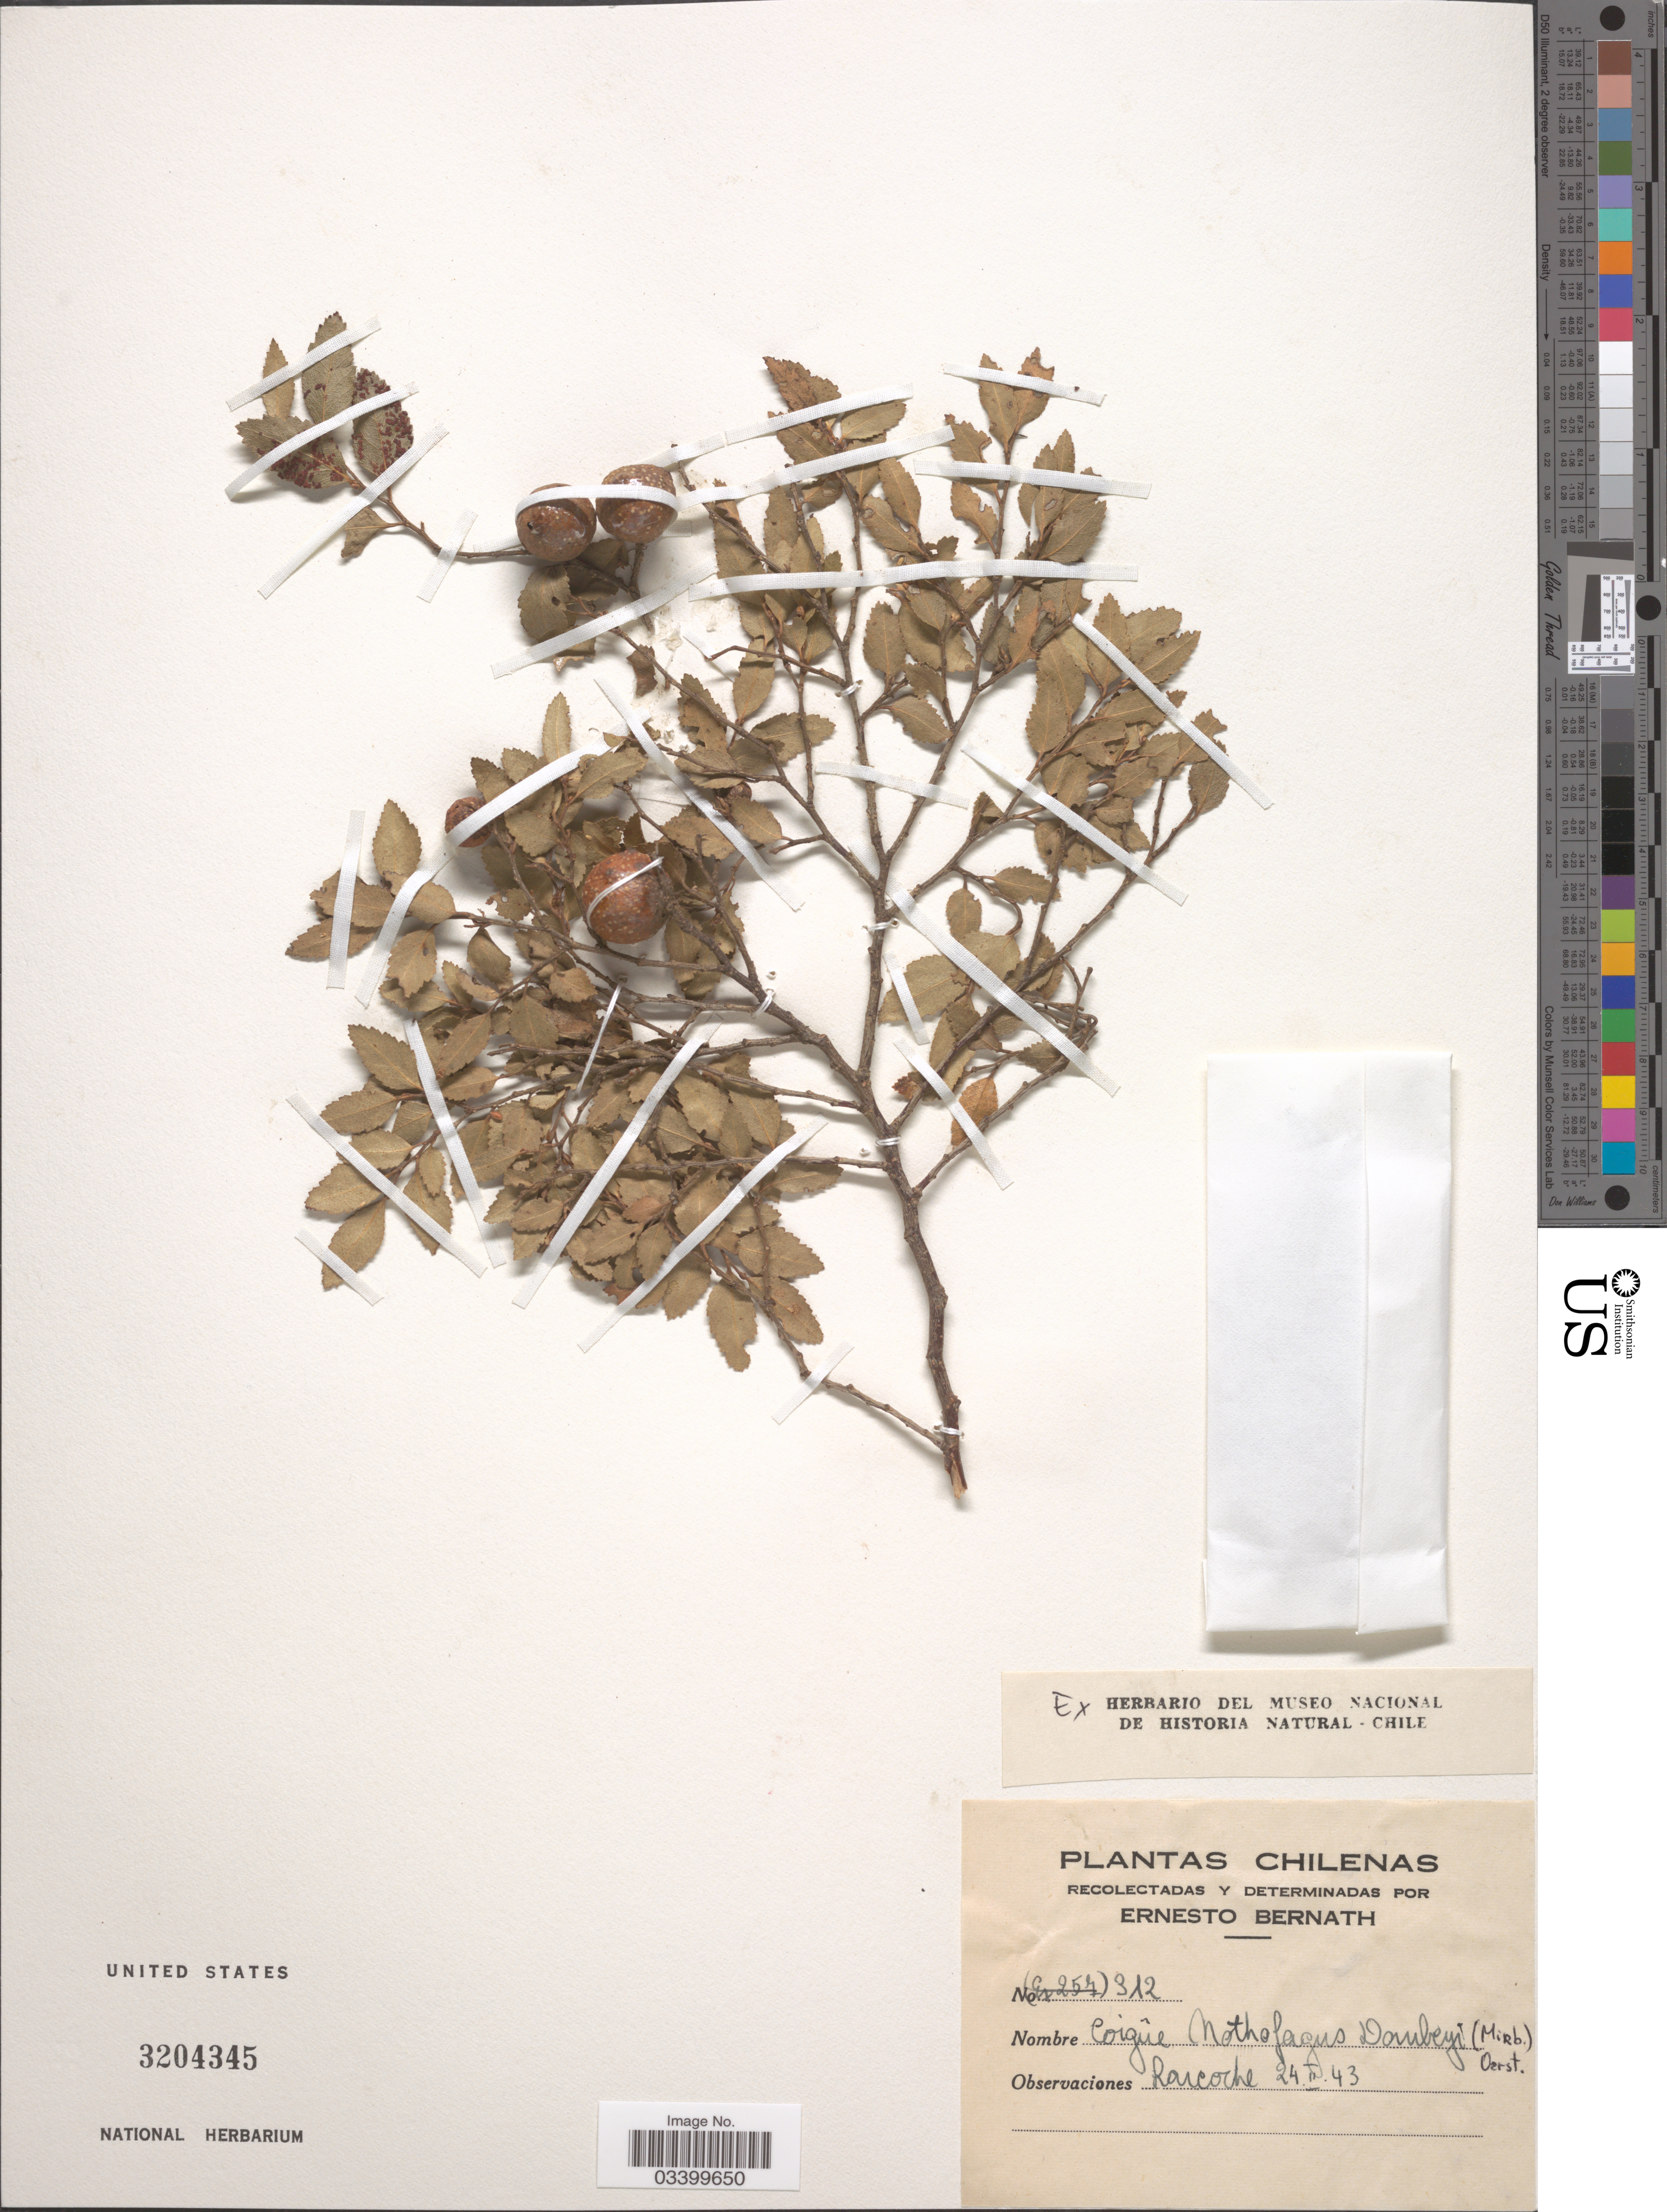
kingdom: Plantae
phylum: Tracheophyta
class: Magnoliopsida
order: Fagales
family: Nothofagaceae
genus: Nothofagus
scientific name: Nothofagus dombeyi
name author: (Mirb.) Oerst.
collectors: E. Bernath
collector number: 312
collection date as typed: Transcribed d/m/y: 24/2/43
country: Chile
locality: Rarcoche.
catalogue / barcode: US 3204345